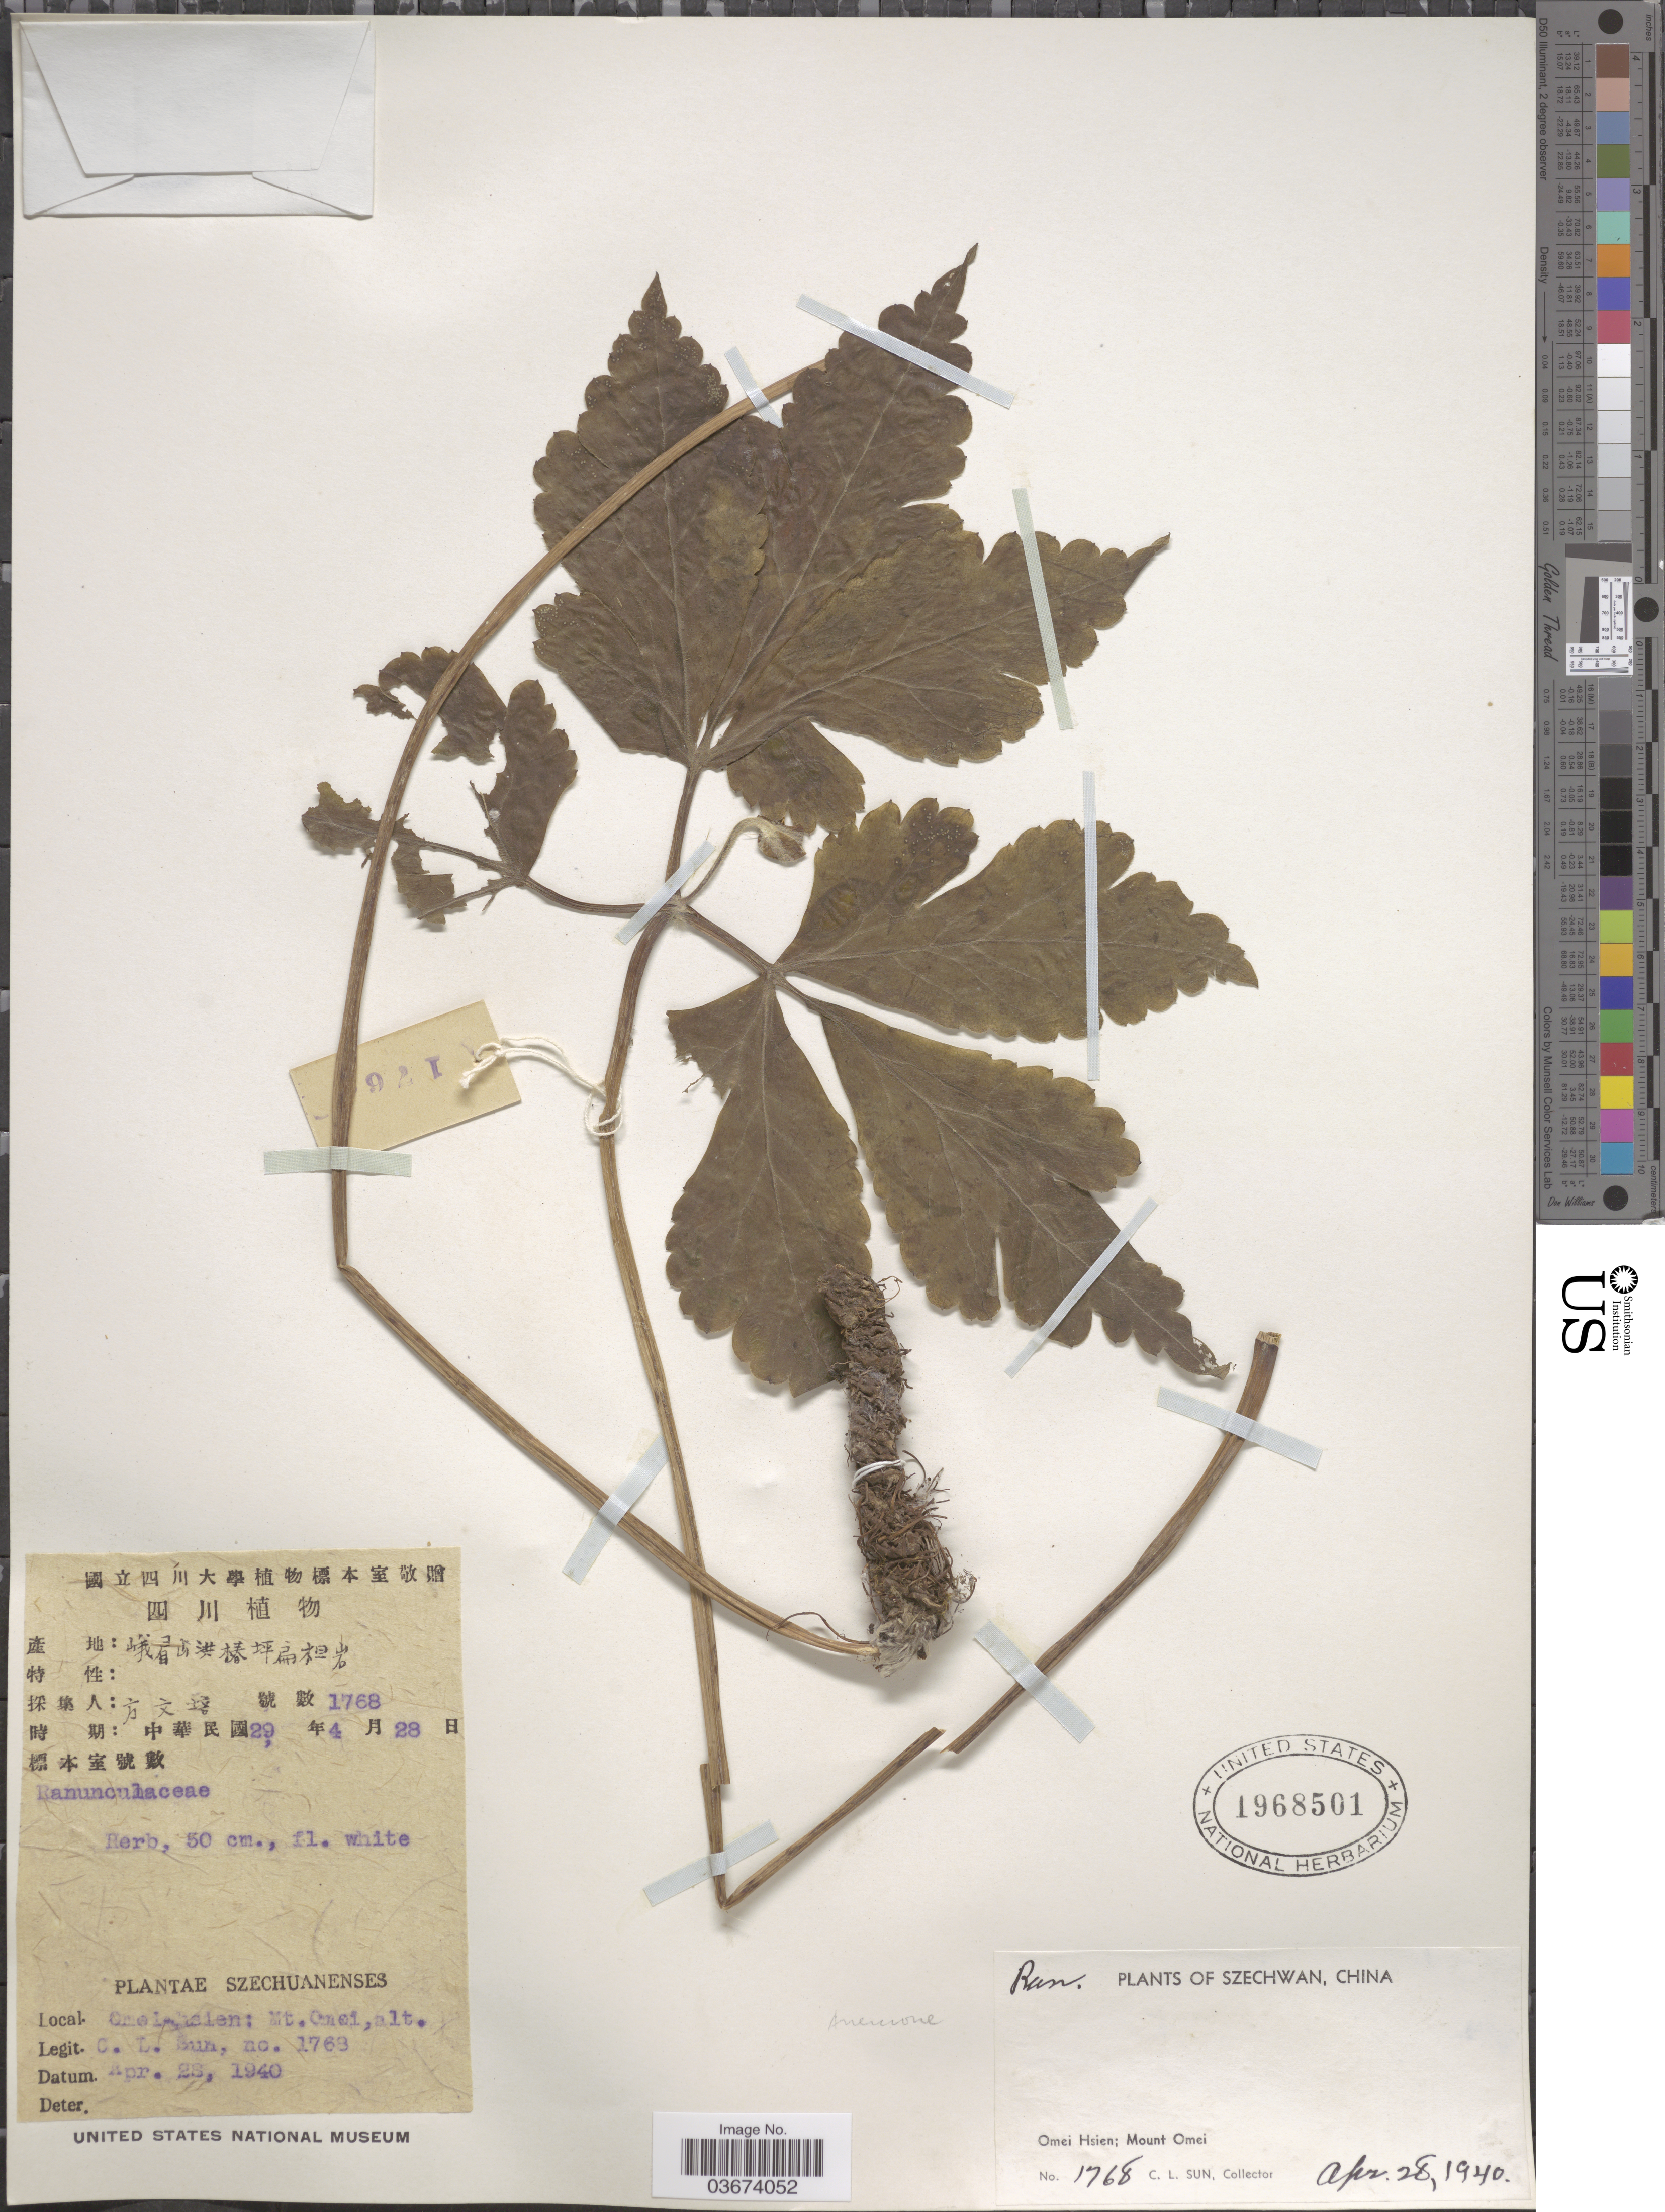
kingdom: Plantae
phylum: Tracheophyta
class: Magnoliopsida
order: Ranunculales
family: Ranunculaceae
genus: Anemone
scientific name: Anemone sp.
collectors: C. Sun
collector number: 1768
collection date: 1940-04-28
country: China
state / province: Sichuan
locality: Szechwan. Omei Hsien; Mount Omei.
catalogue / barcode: US 1968501